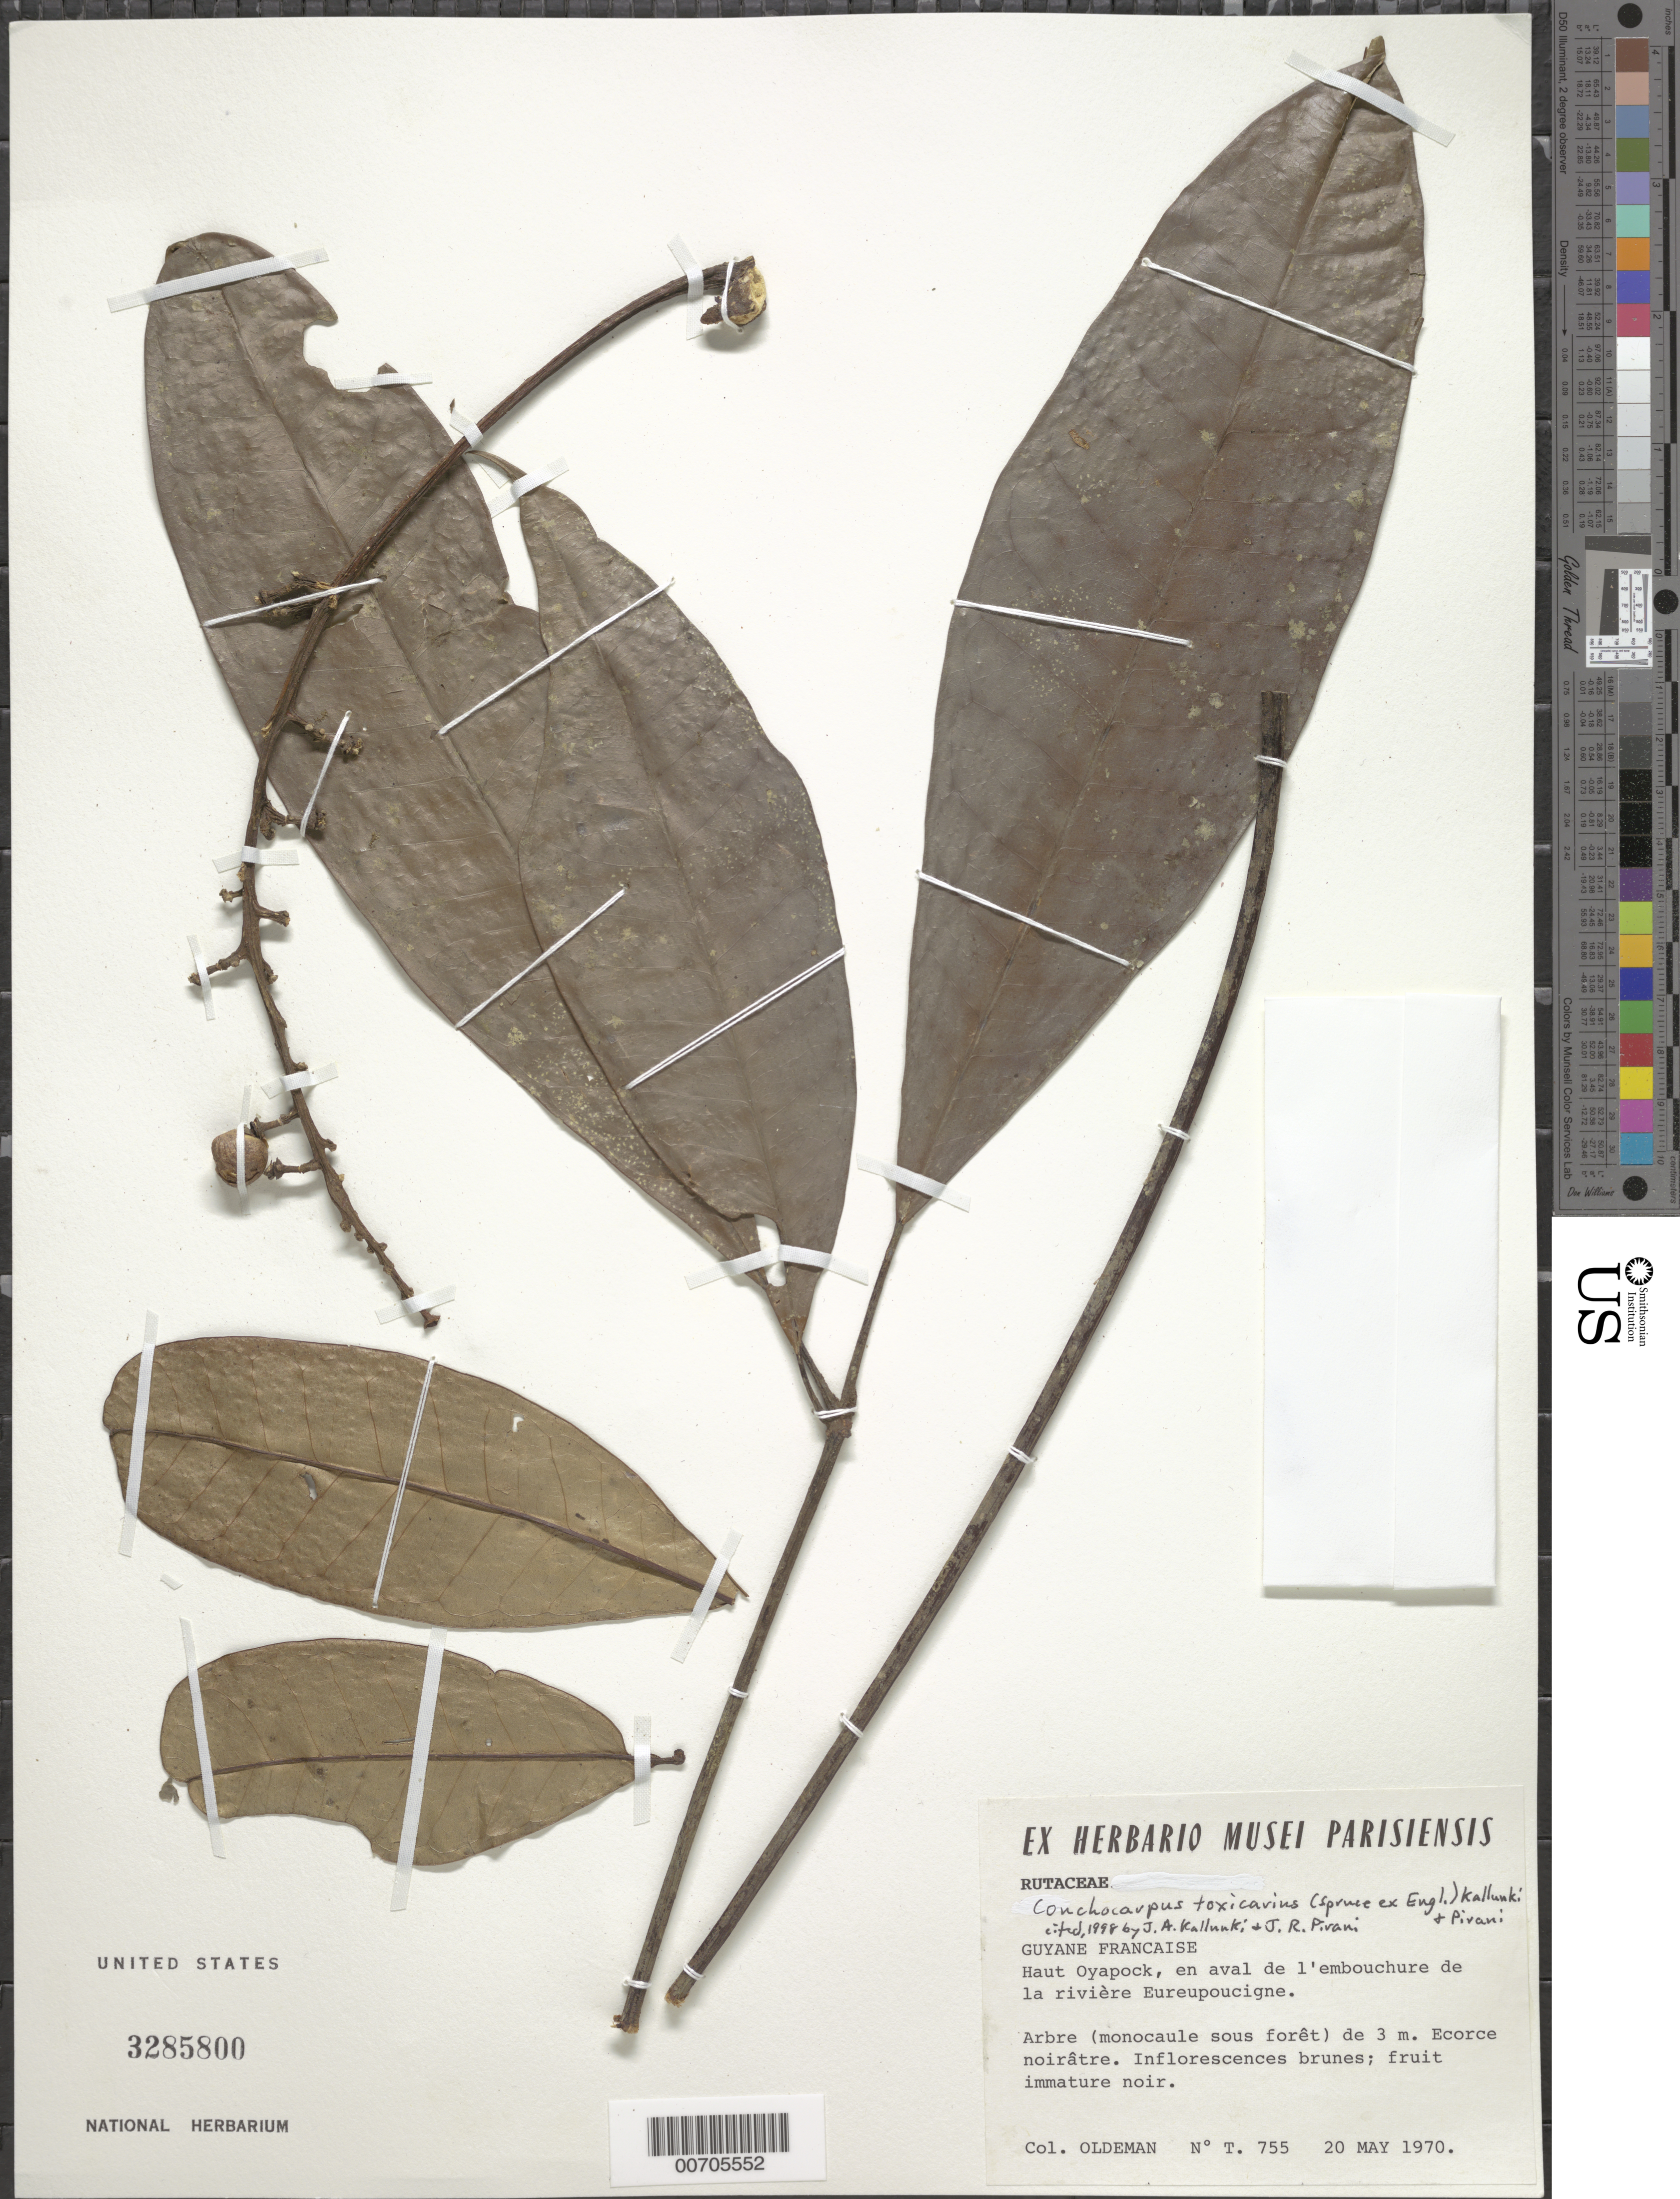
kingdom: Plantae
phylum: Tracheophyta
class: Magnoliopsida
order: Sapindales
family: Rutaceae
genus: Conchocarpus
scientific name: Conchocarpus toxicarius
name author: (Engl.) Kallunki & Pirani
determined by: Kallunki, Jacquelyn A.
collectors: R. Oldeman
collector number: T 755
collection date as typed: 20-May-70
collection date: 1970-05-20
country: French Guiana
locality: Rivière Eureupoucigne, Haut Oyapock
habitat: Along river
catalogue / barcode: US 3285800